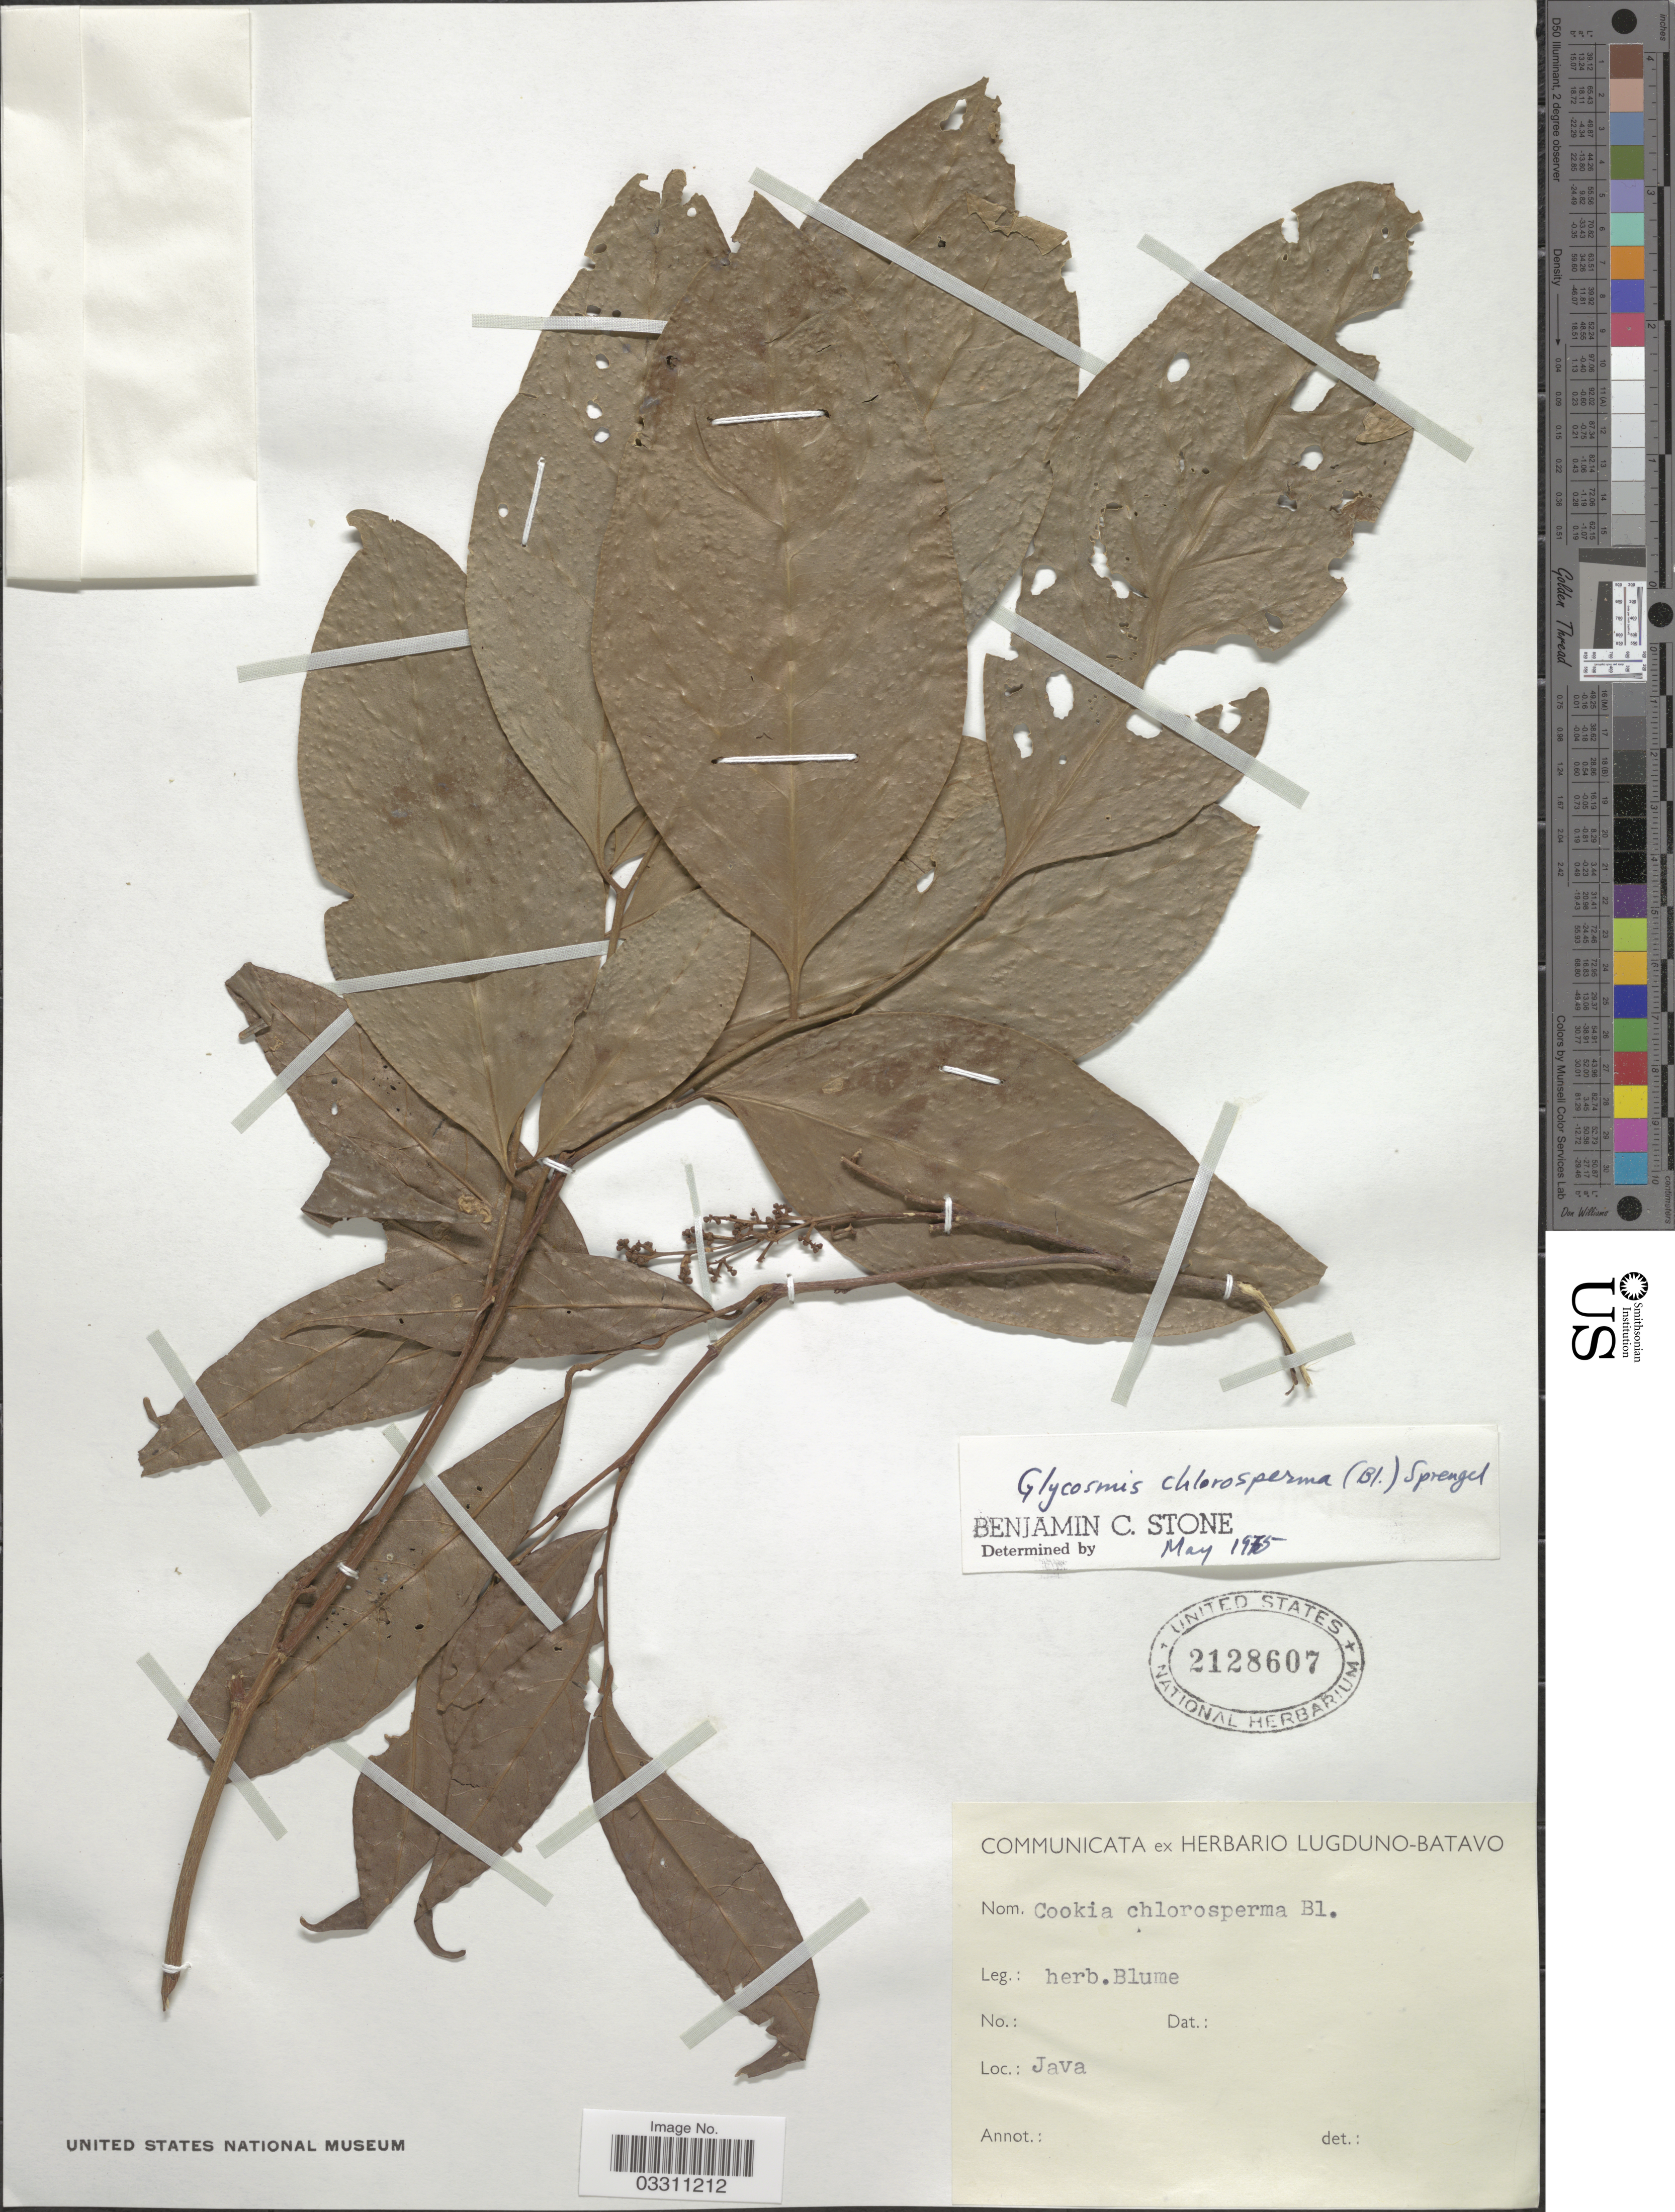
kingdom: Plantae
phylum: Tracheophyta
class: Magnoliopsida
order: Sapindales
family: Rutaceae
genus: Glycosmis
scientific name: Glycosmis chlorosperma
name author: Spreng.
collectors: Ex herb. Blume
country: Indonesia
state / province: Java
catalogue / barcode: US 2128607